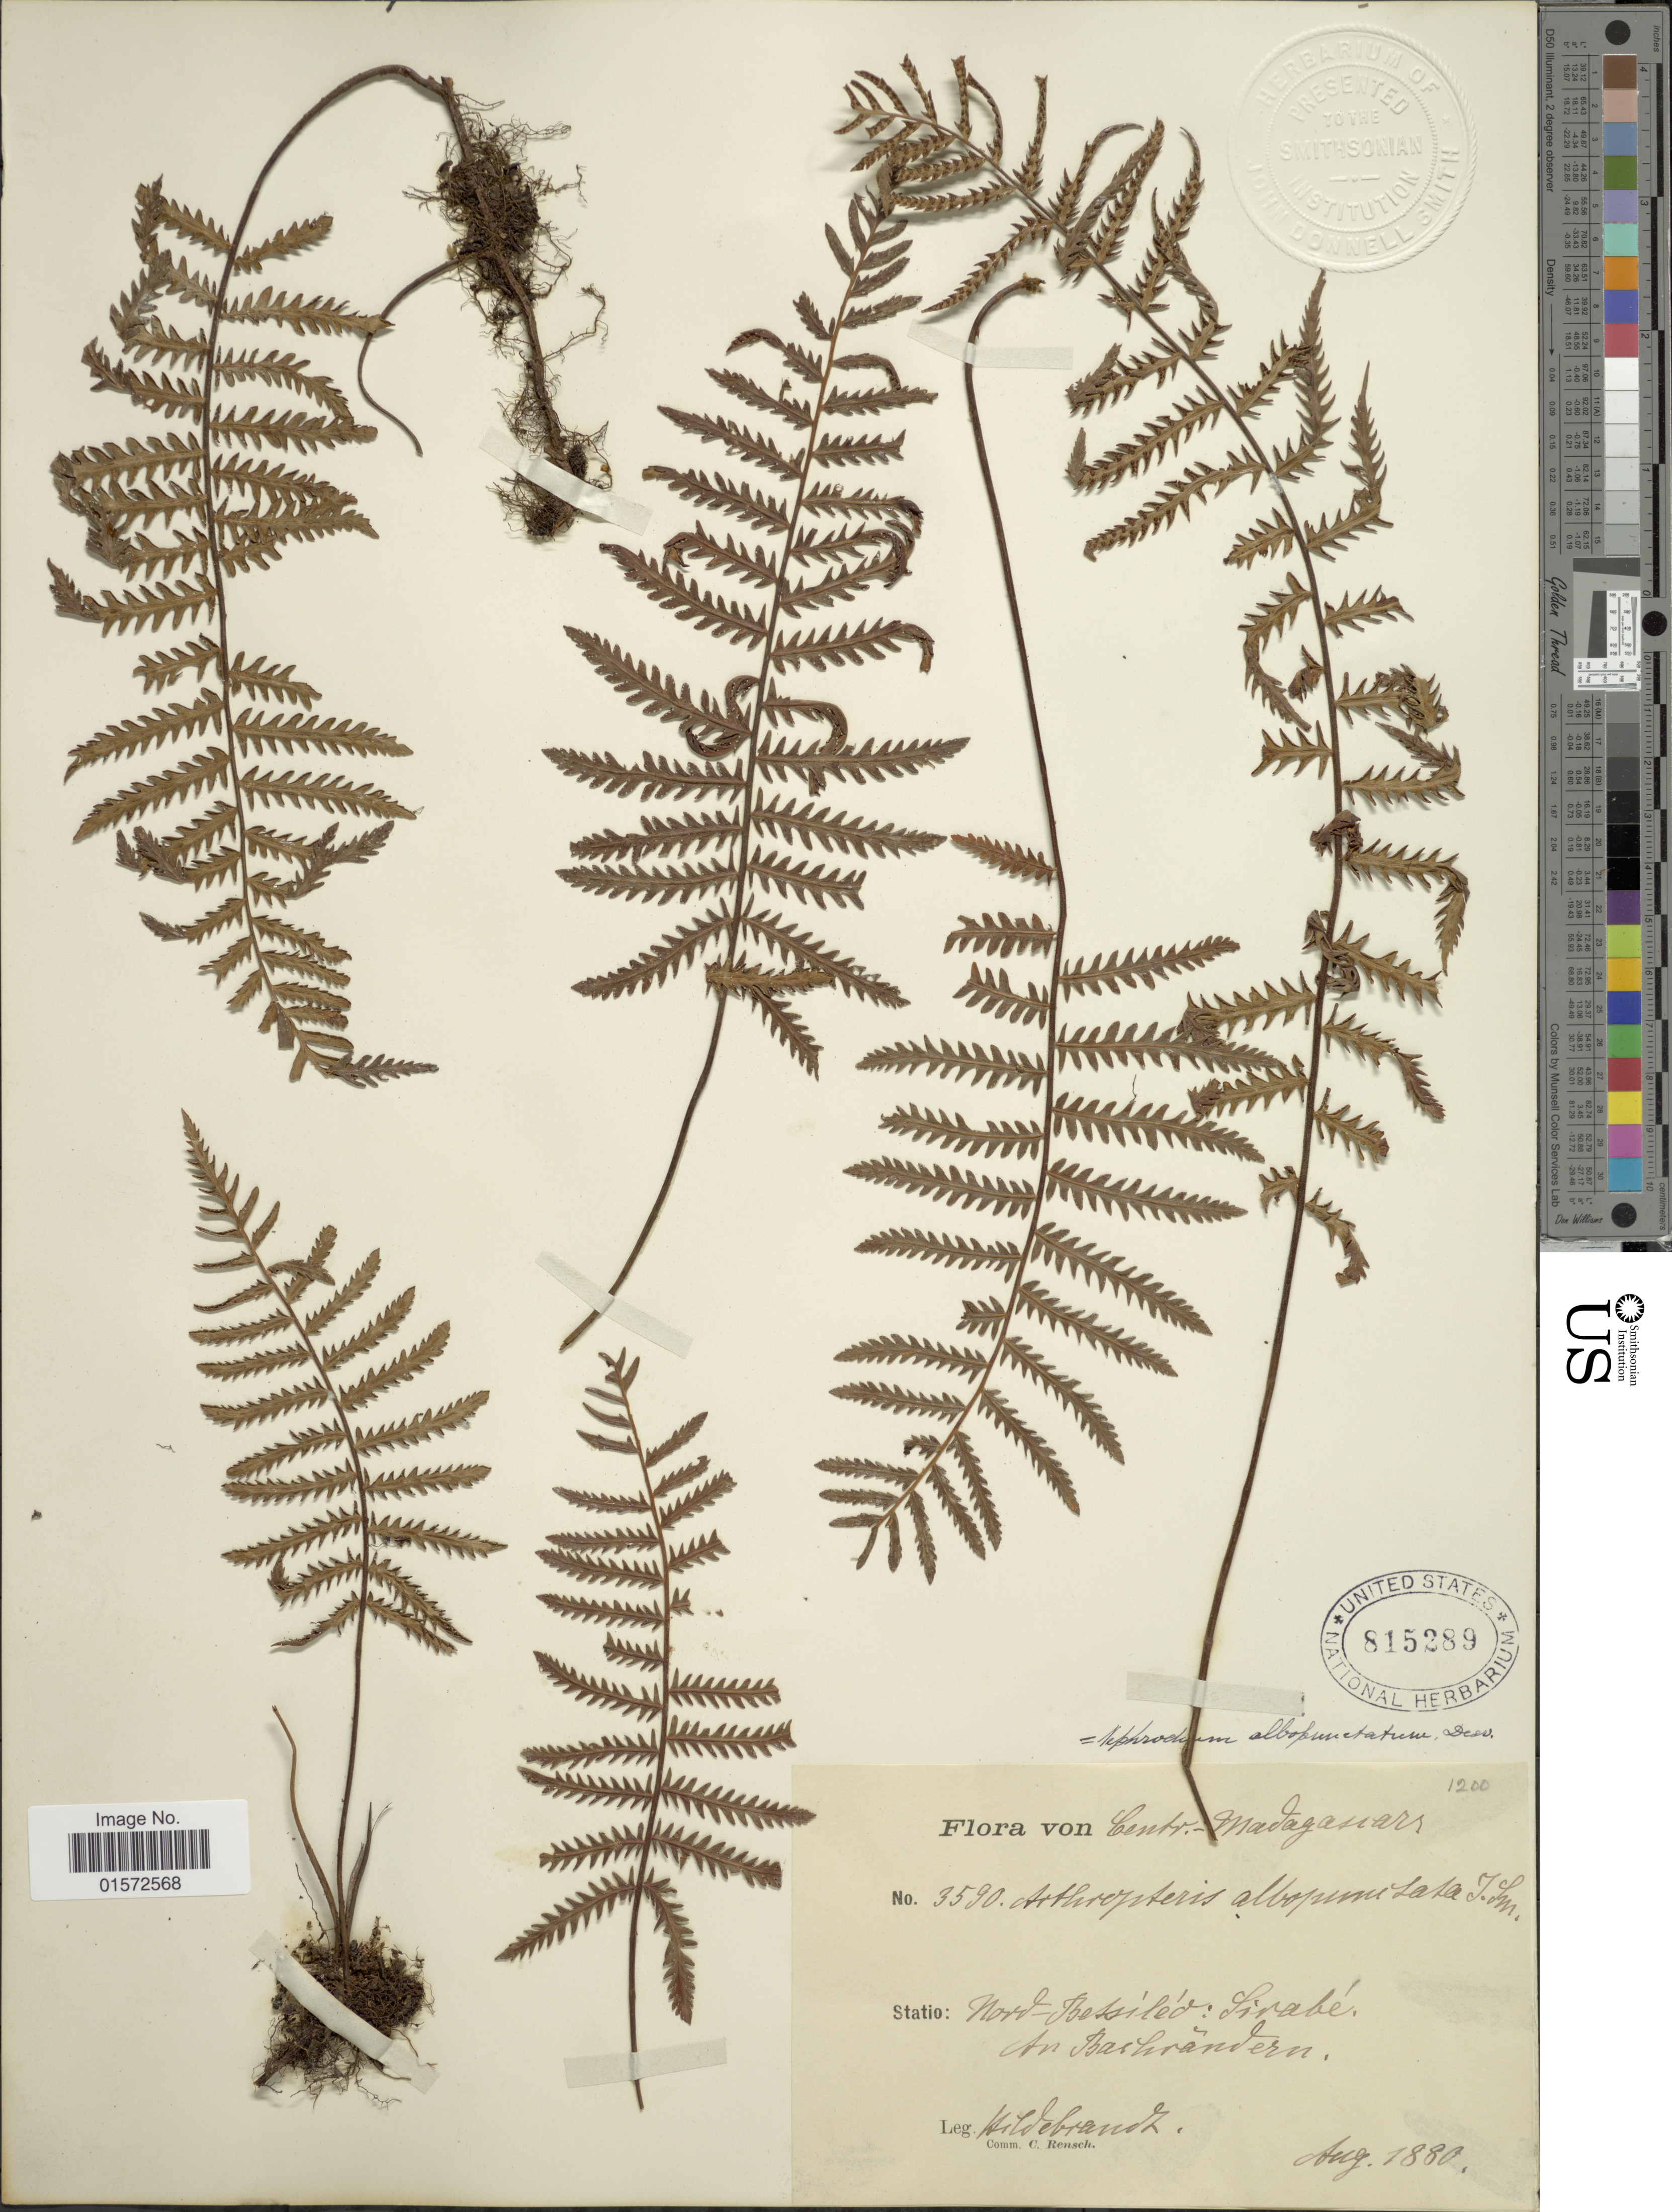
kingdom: Plantae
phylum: Tracheophyta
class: Polypodiopsida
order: Polypodiales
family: Tectariaceae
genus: Arthropteris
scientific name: Arthropteris orientalis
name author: (J.F. Gmel.) Posth.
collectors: J. Hildebrandt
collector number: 3590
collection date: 1880-08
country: Madagascar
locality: Nord-Betsileo: Sirabe. An Bachrandern.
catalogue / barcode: US 815289